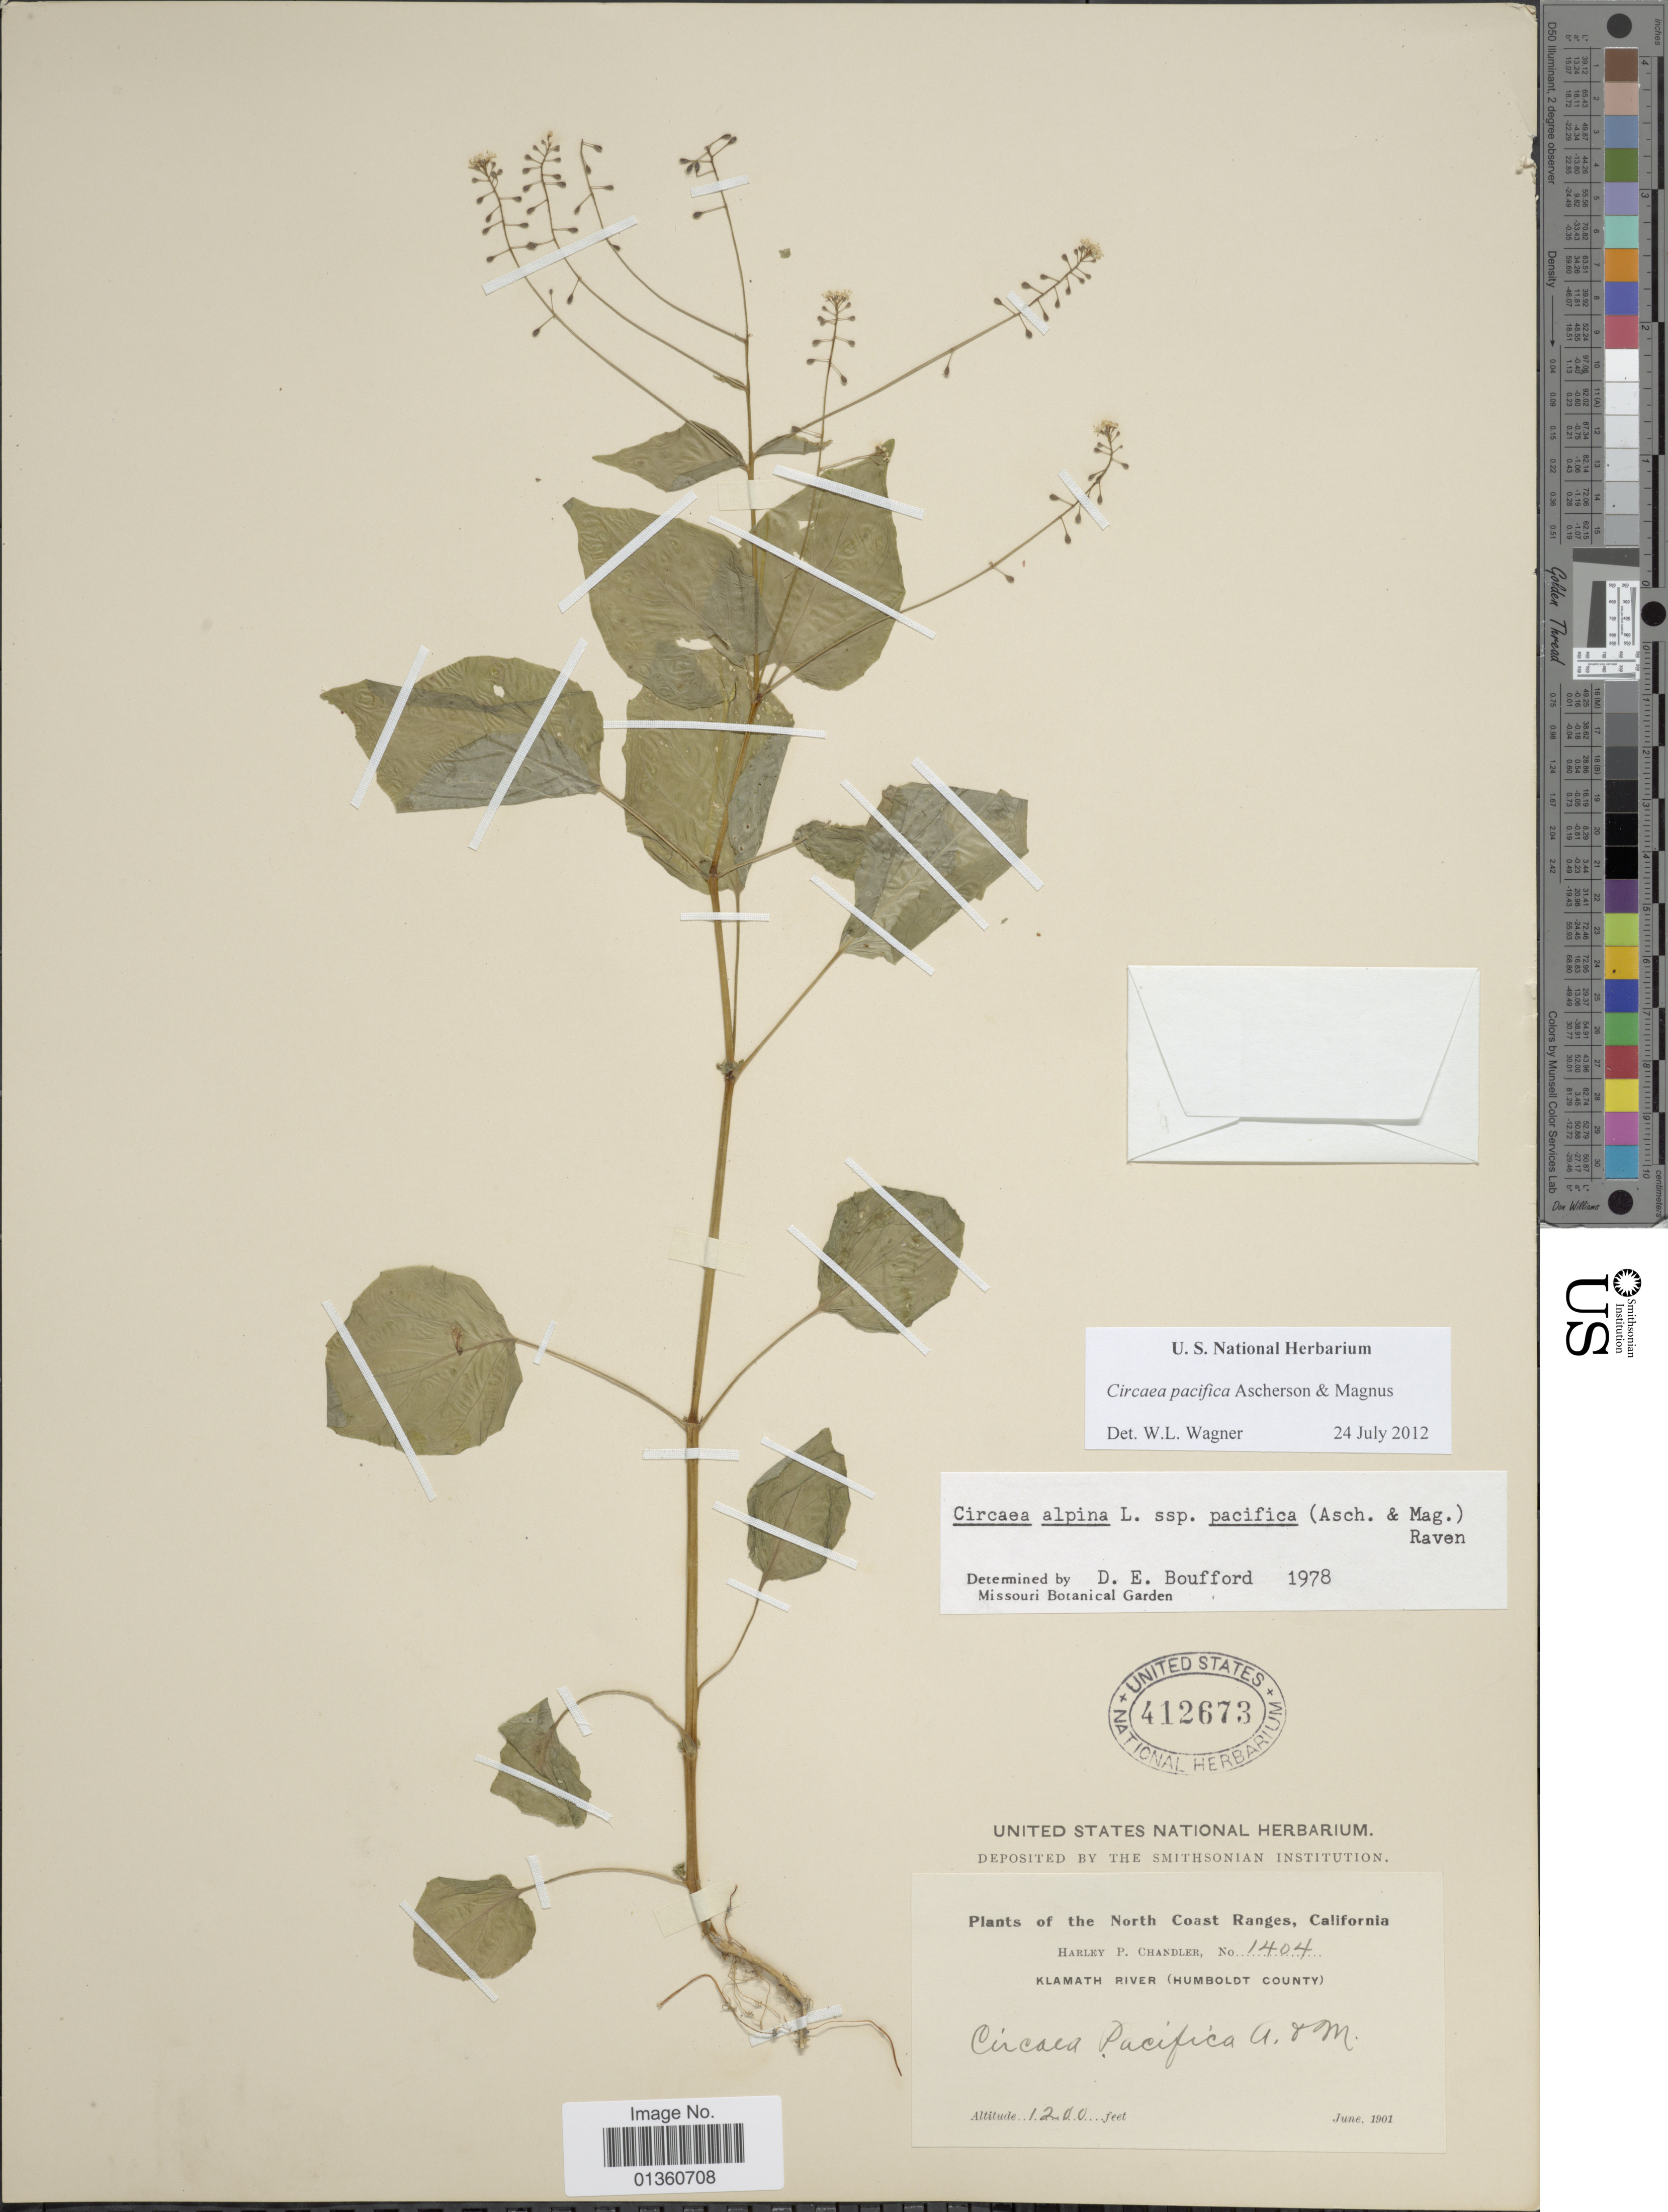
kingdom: Plantae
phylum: Tracheophyta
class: Magnoliopsida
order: Myrtales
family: Onagraceae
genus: Circaea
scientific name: Circaea pacifica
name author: Asch. & Magnus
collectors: H. Chandler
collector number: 1404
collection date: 1901-06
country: United States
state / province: California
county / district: Humboldt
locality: North Coast Ranges. Klamath River (Humboldt County)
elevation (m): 366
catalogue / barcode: US 412673